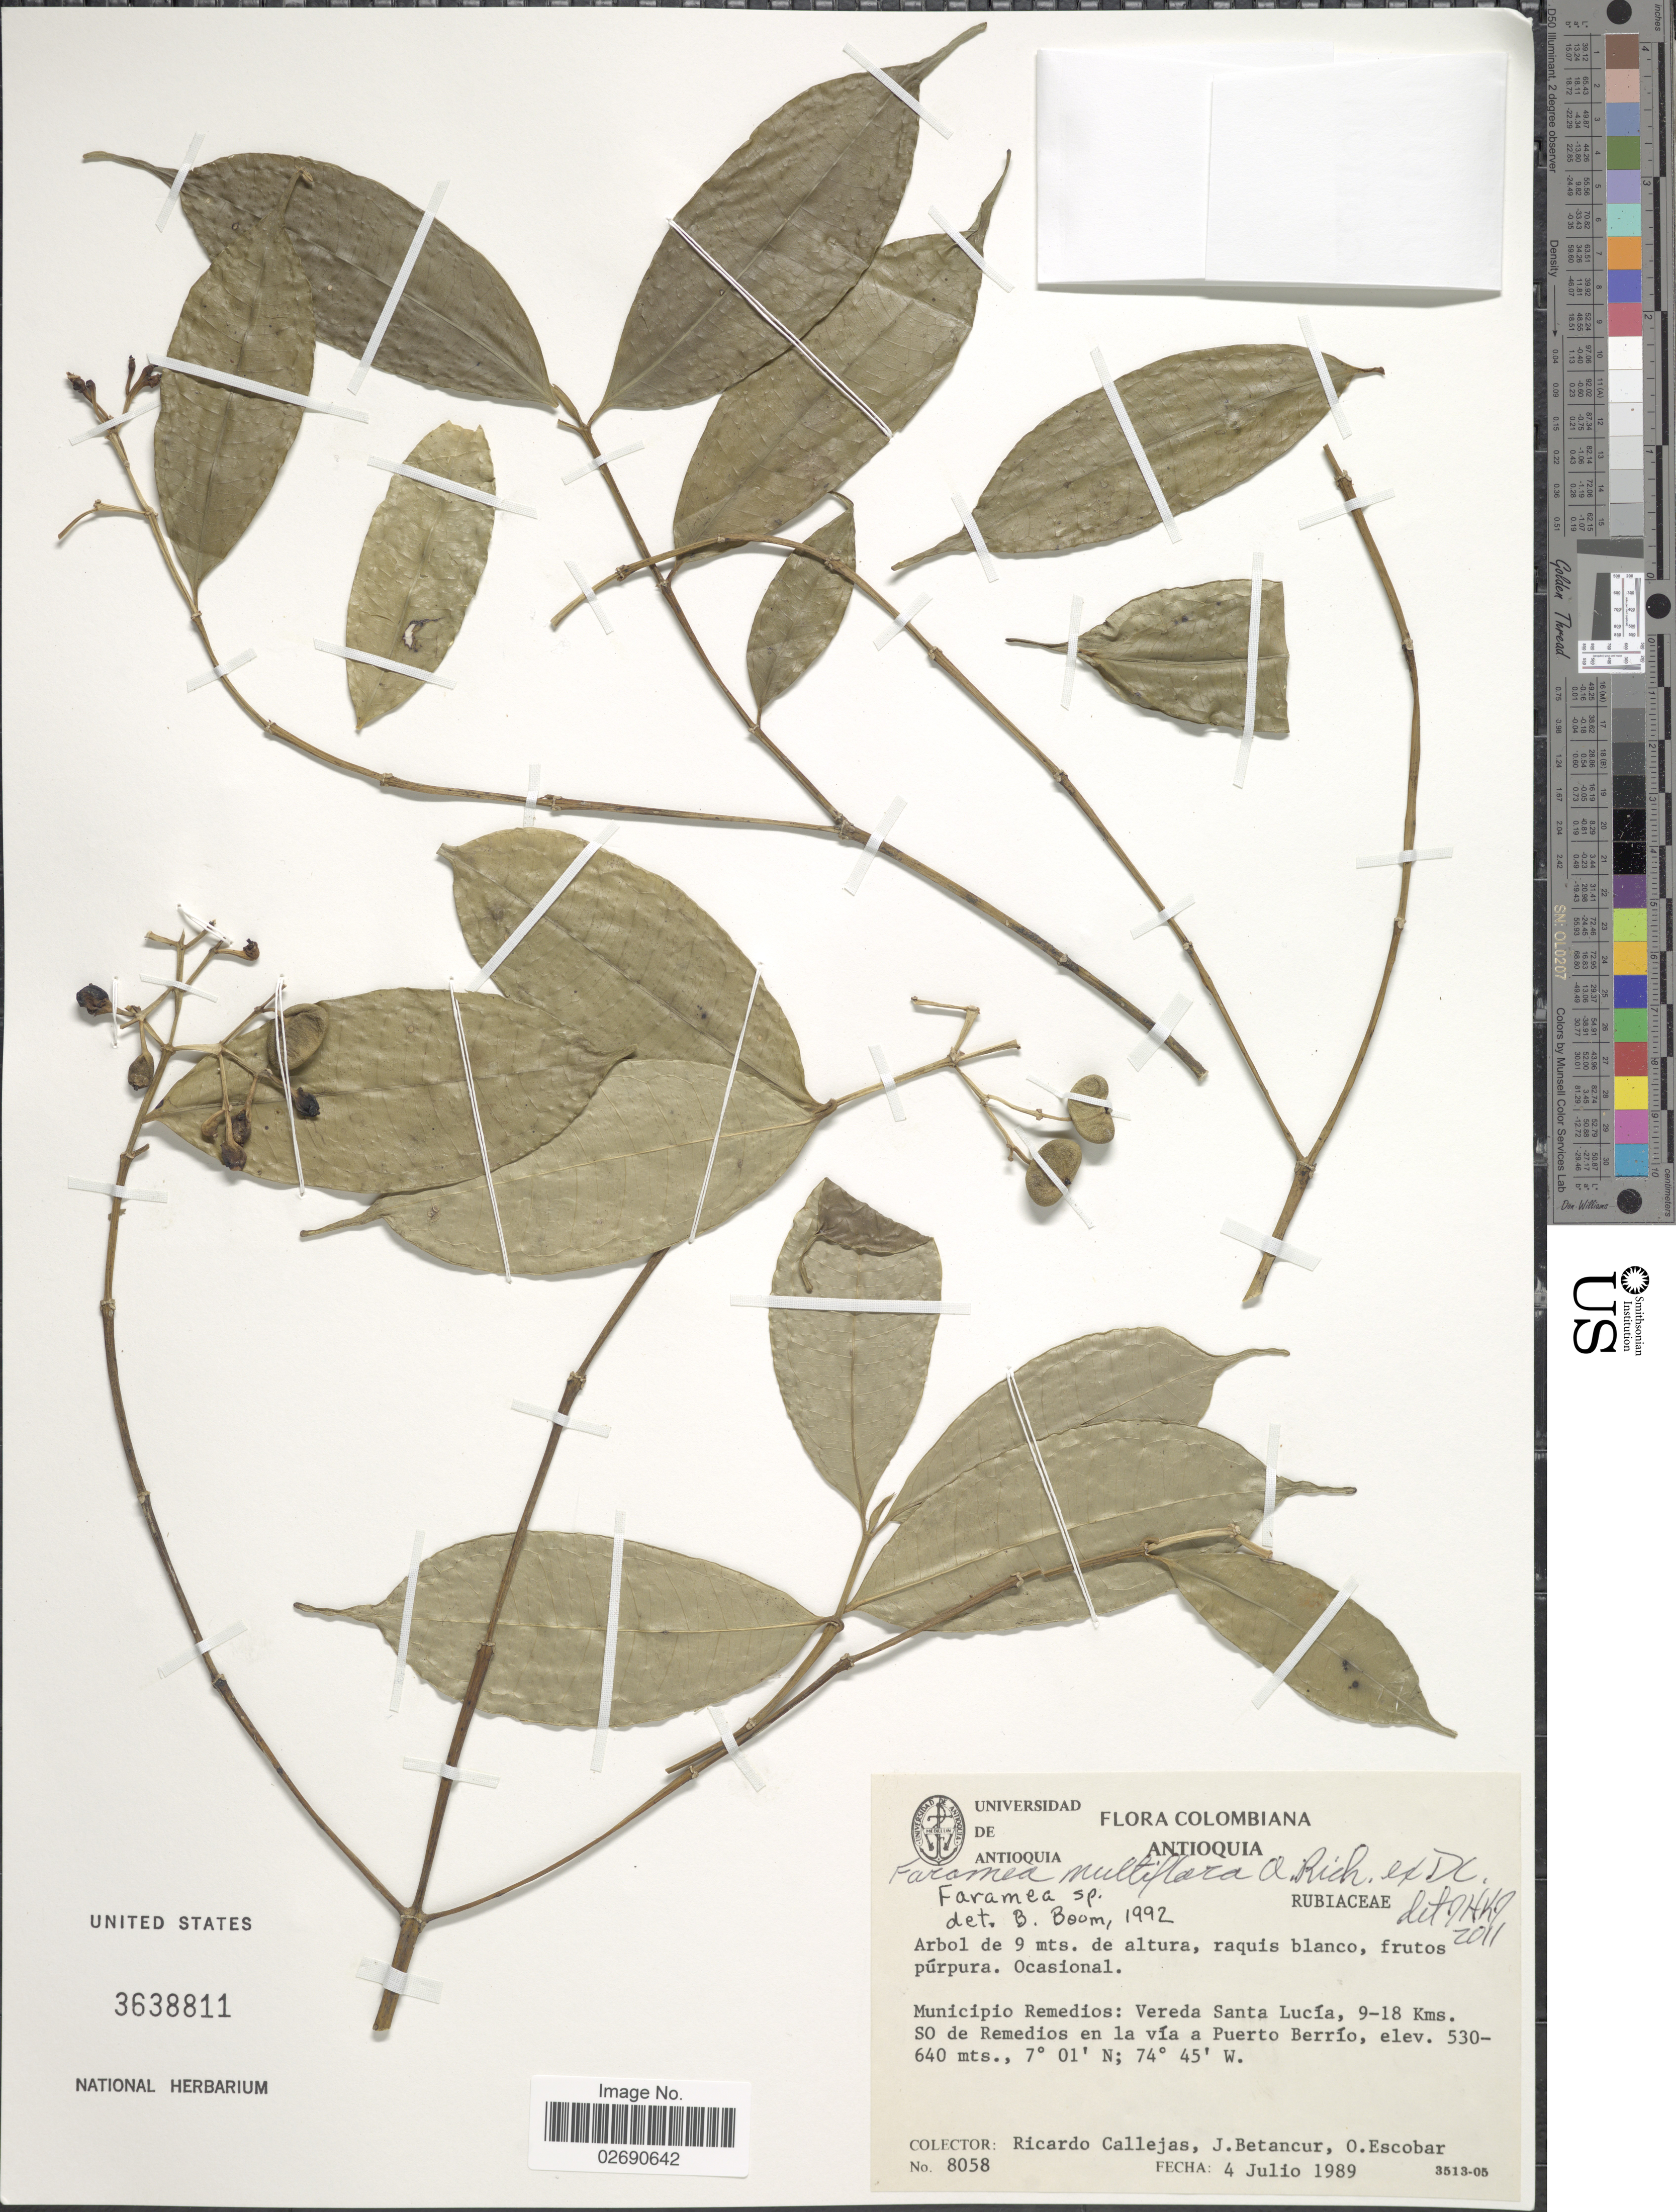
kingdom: Plantae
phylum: Tracheophyta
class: Magnoliopsida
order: Gentianales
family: Rubiaceae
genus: Faramea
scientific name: Faramea multiflora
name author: A. Rich. ex DC.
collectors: R. Callejas, J. Betancur & O. Escobar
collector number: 8058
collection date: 1989-07-04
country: Colombia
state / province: Antioquia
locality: Municipio Remedios: Vereda Santa Lucía, 9-18 Kms. SO de Remedios en la vía a Puerto Berrío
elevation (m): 530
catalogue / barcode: US 3638811